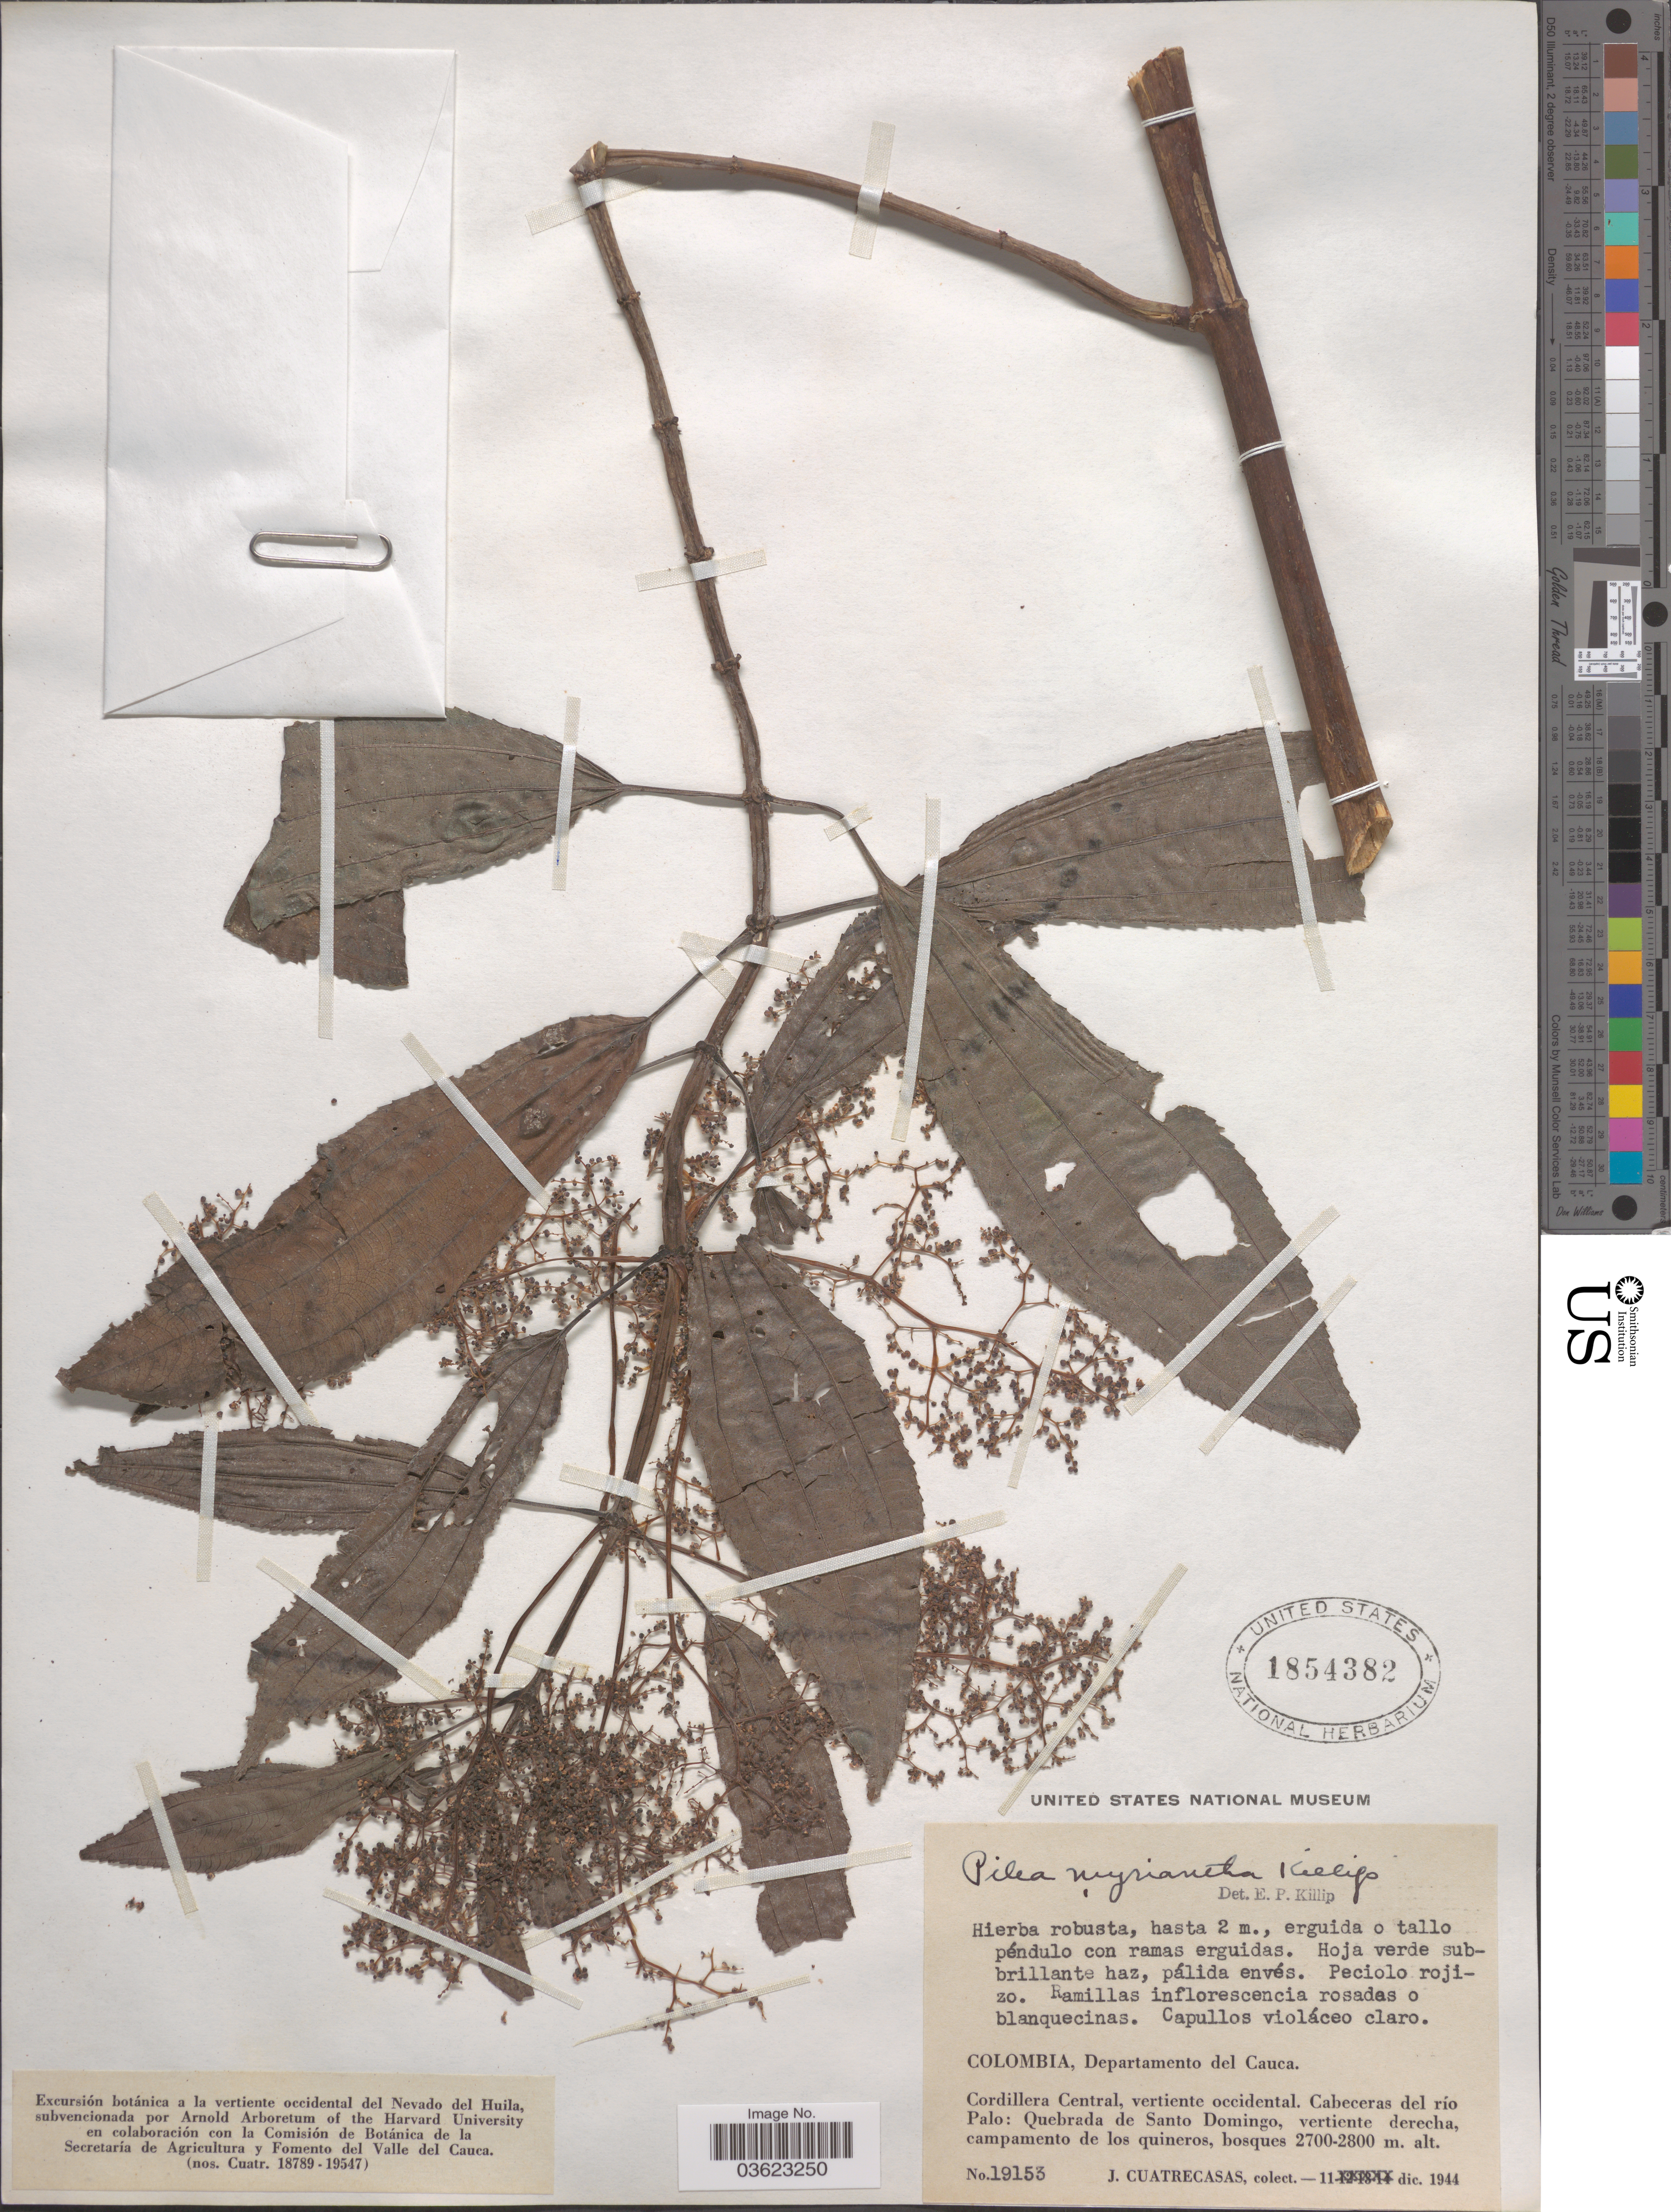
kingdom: Plantae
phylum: Tracheophyta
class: Magnoliopsida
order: Rosales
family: Urticaceae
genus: Pilea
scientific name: Pilea myriantha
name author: Killip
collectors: J. Cuatrecasas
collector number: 19153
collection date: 1944-12-11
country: Colombia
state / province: Cauca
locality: Departamento del Cauca. Cordillera Central, vertiente occidental. Cabeceras del río Palo: Quebrada de Santo Domingo, vertiente derecha.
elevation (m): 2700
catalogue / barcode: US 1854382